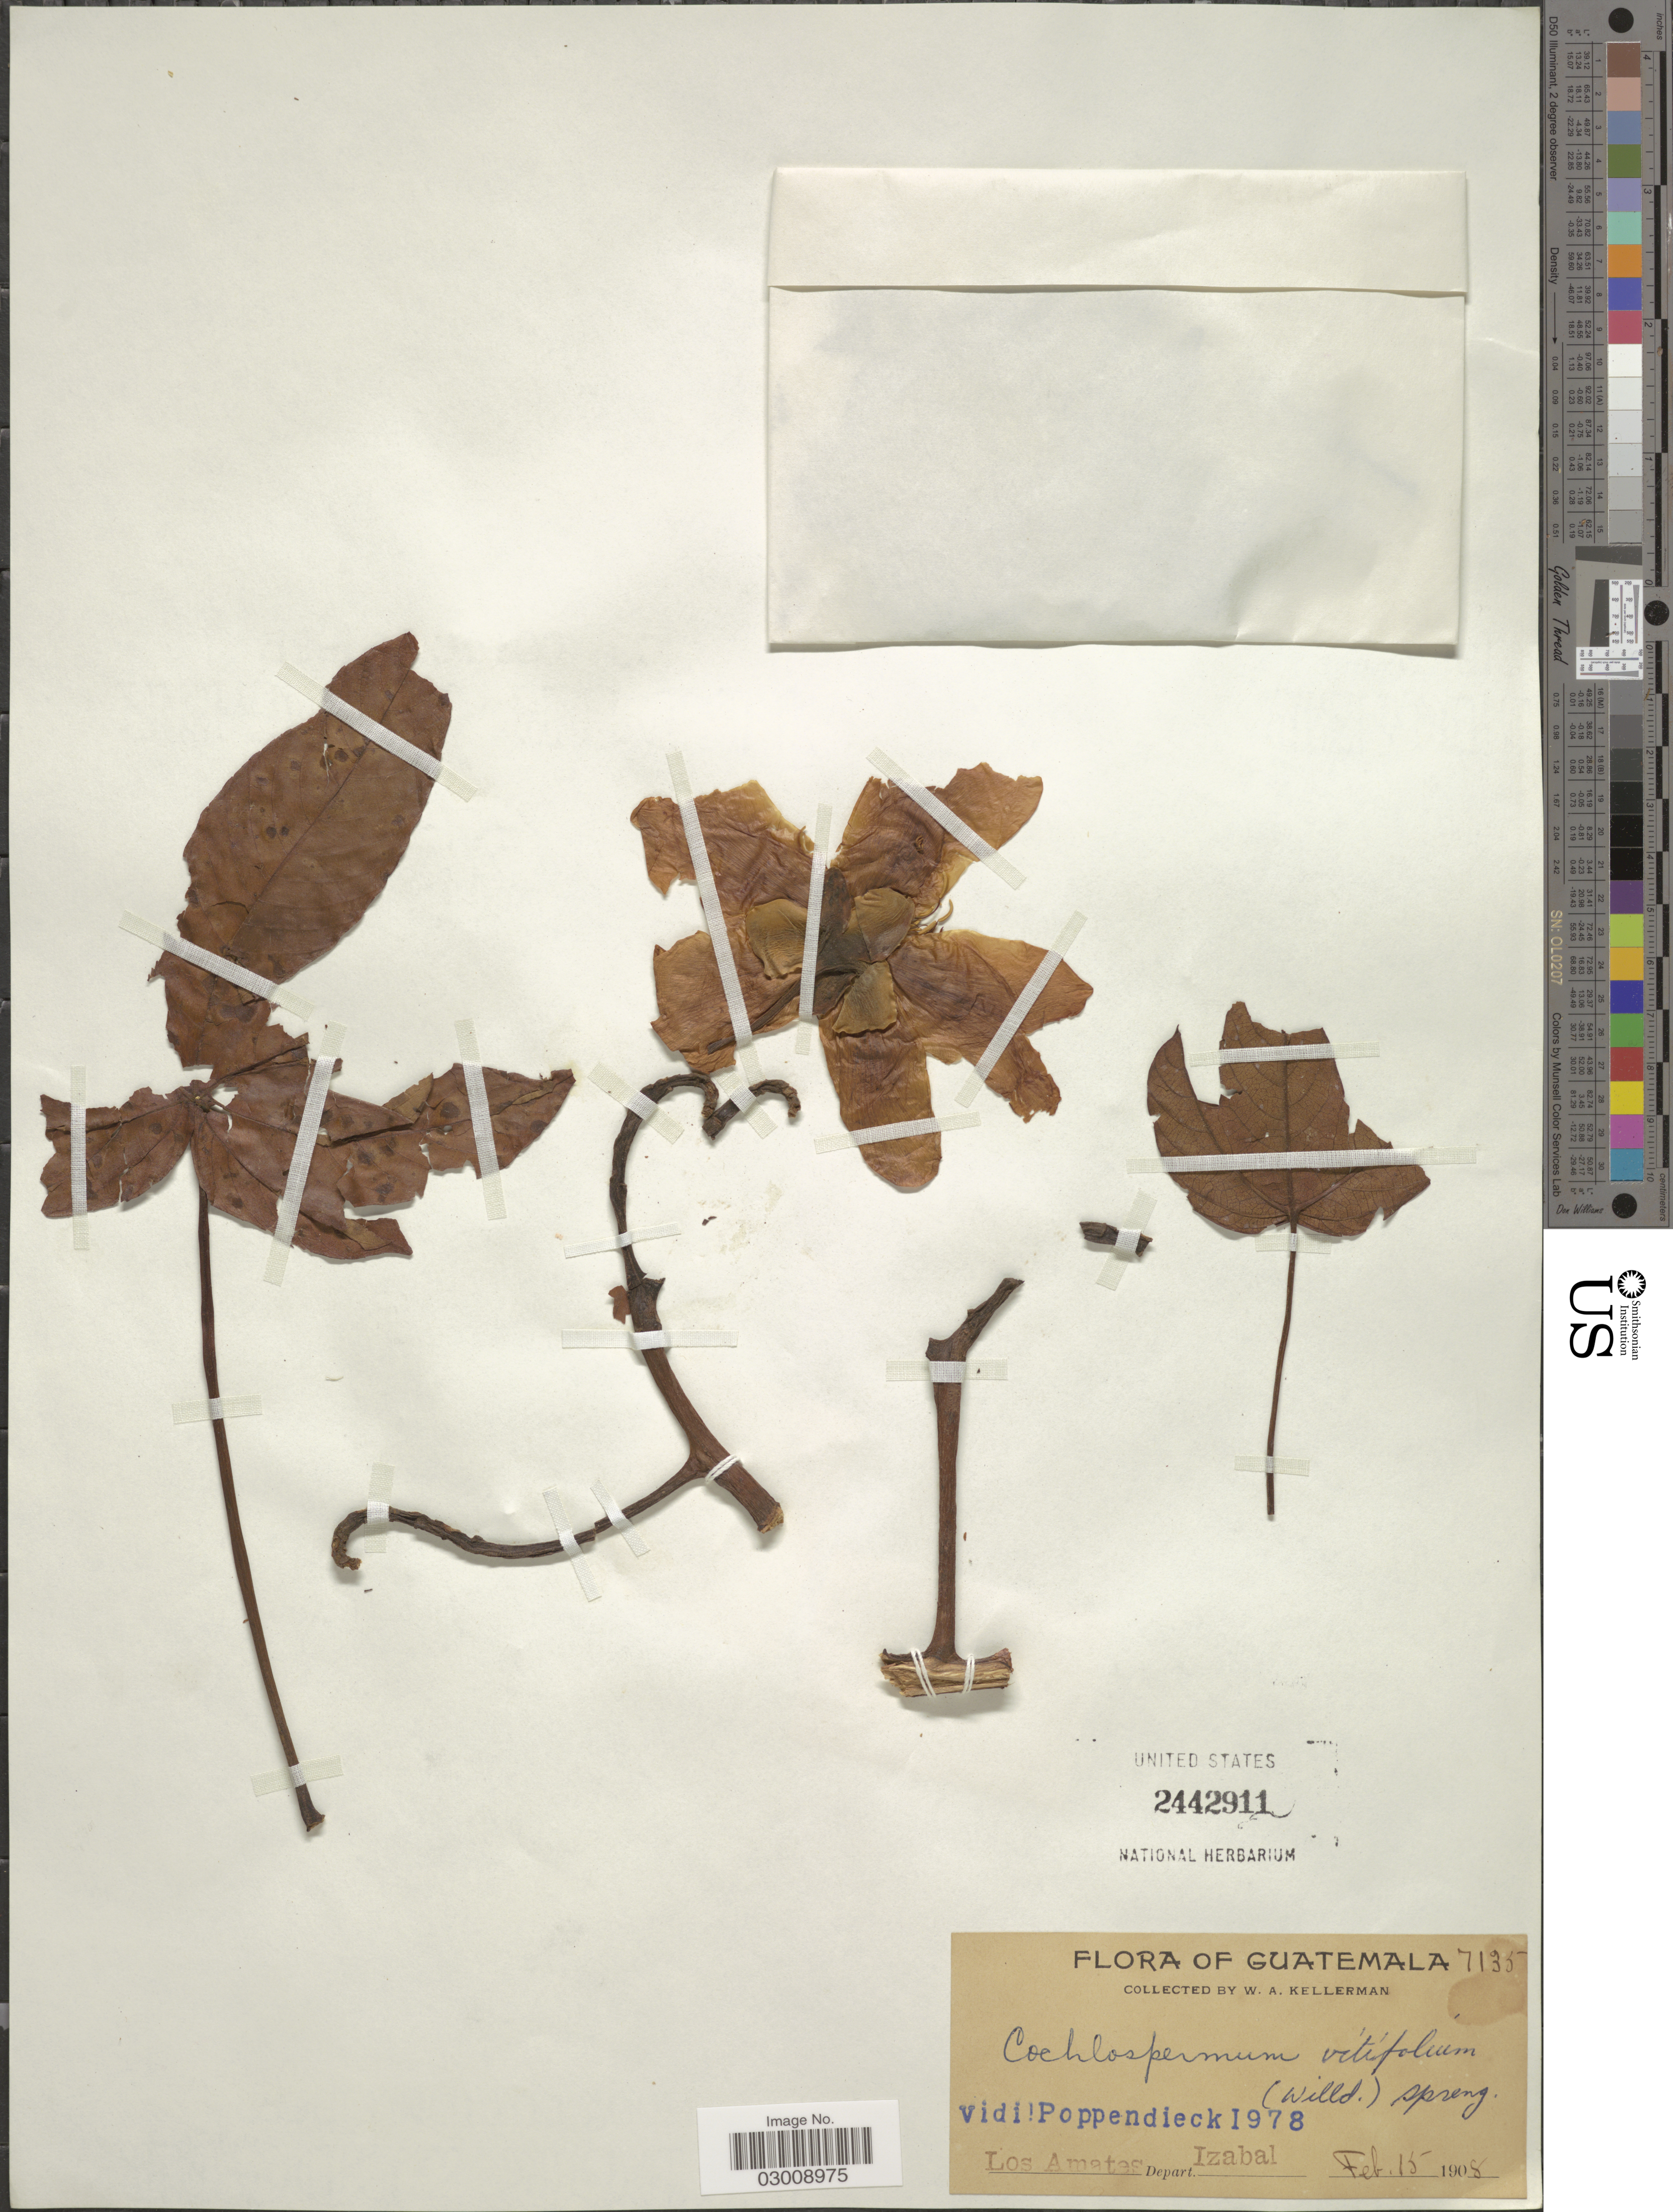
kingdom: Plantae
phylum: Tracheophyta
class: Magnoliopsida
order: Malvales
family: Cochlospermaceae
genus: Cochlospermum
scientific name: Cochlospermum vitifolium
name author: (Willd.) Spreng.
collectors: W. Kellerman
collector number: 7135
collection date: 1908-02-15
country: Guatemala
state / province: Izabal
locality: Los Amates. Depart. Izabal.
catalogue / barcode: US 2442911